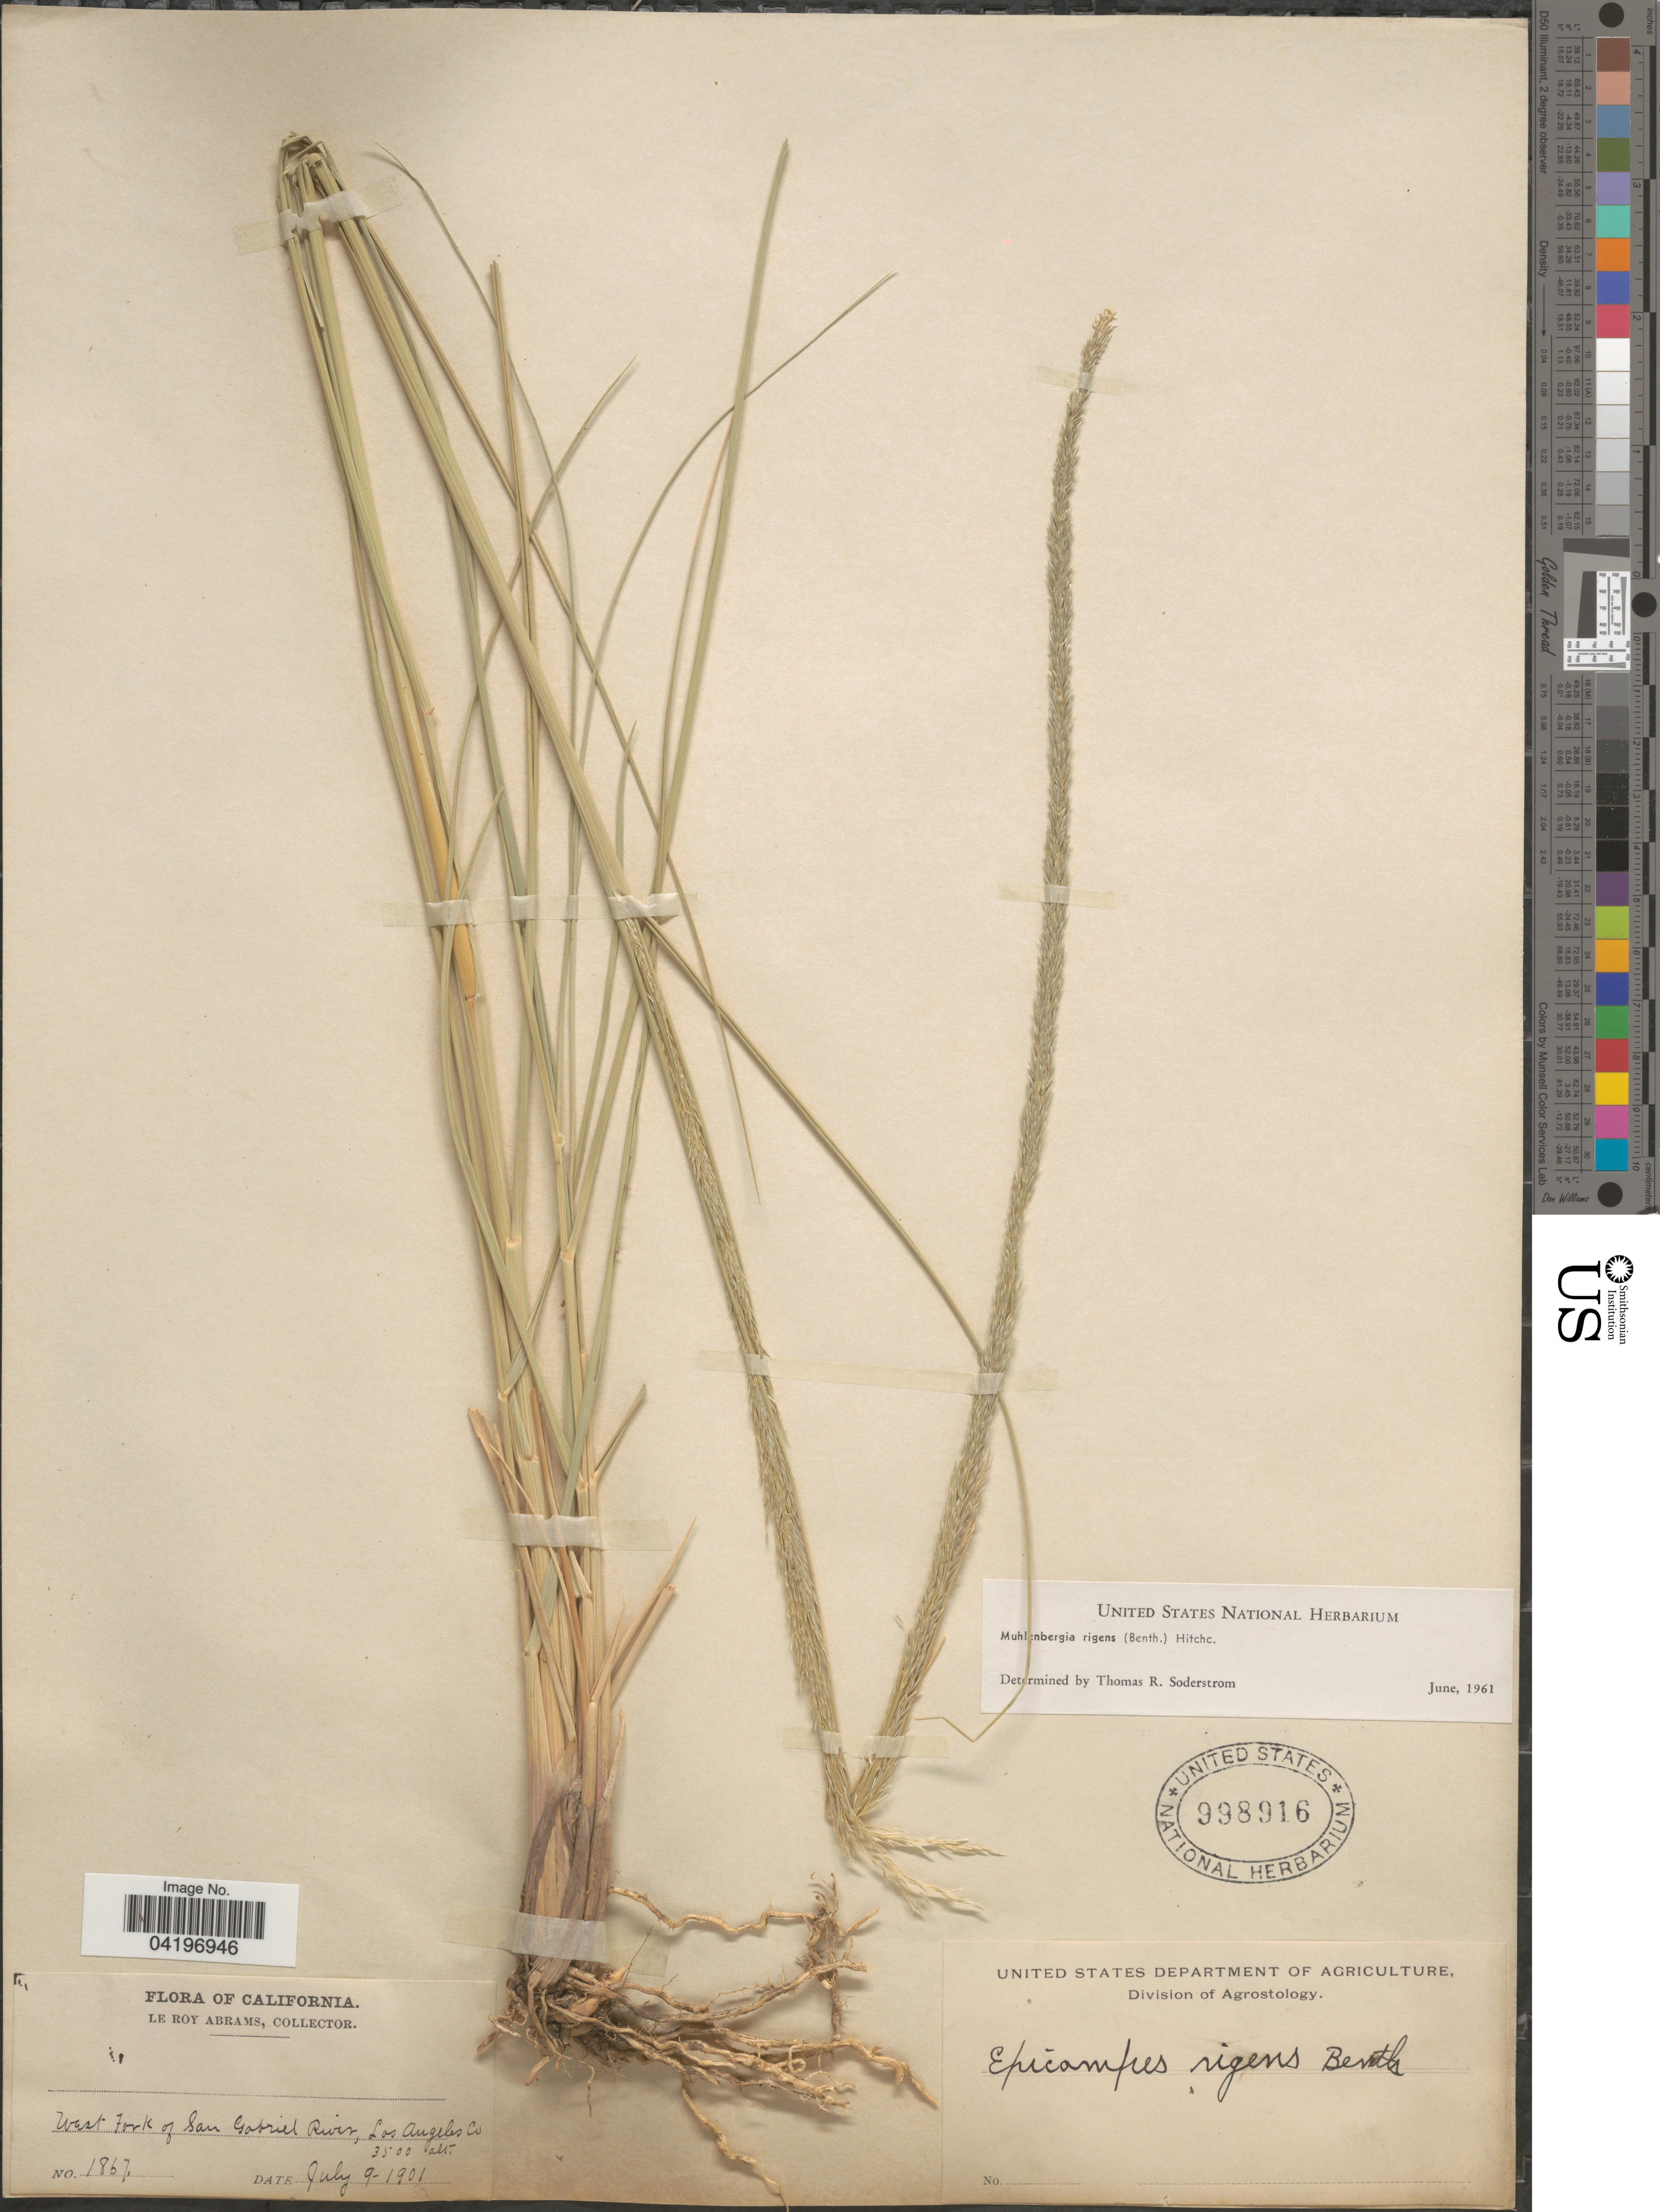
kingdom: Plantae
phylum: Tracheophyta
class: Liliopsida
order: Poales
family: Poaceae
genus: Muhlenbergia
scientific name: Muhlenbergia rigens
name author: (Benth.) Hitchc.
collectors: L. Abrams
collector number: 1867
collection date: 1901-07-09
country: United States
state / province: California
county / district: Los Angeles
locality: West Fork of San Gabriel River, Los Angeles Co.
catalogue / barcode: US 998916